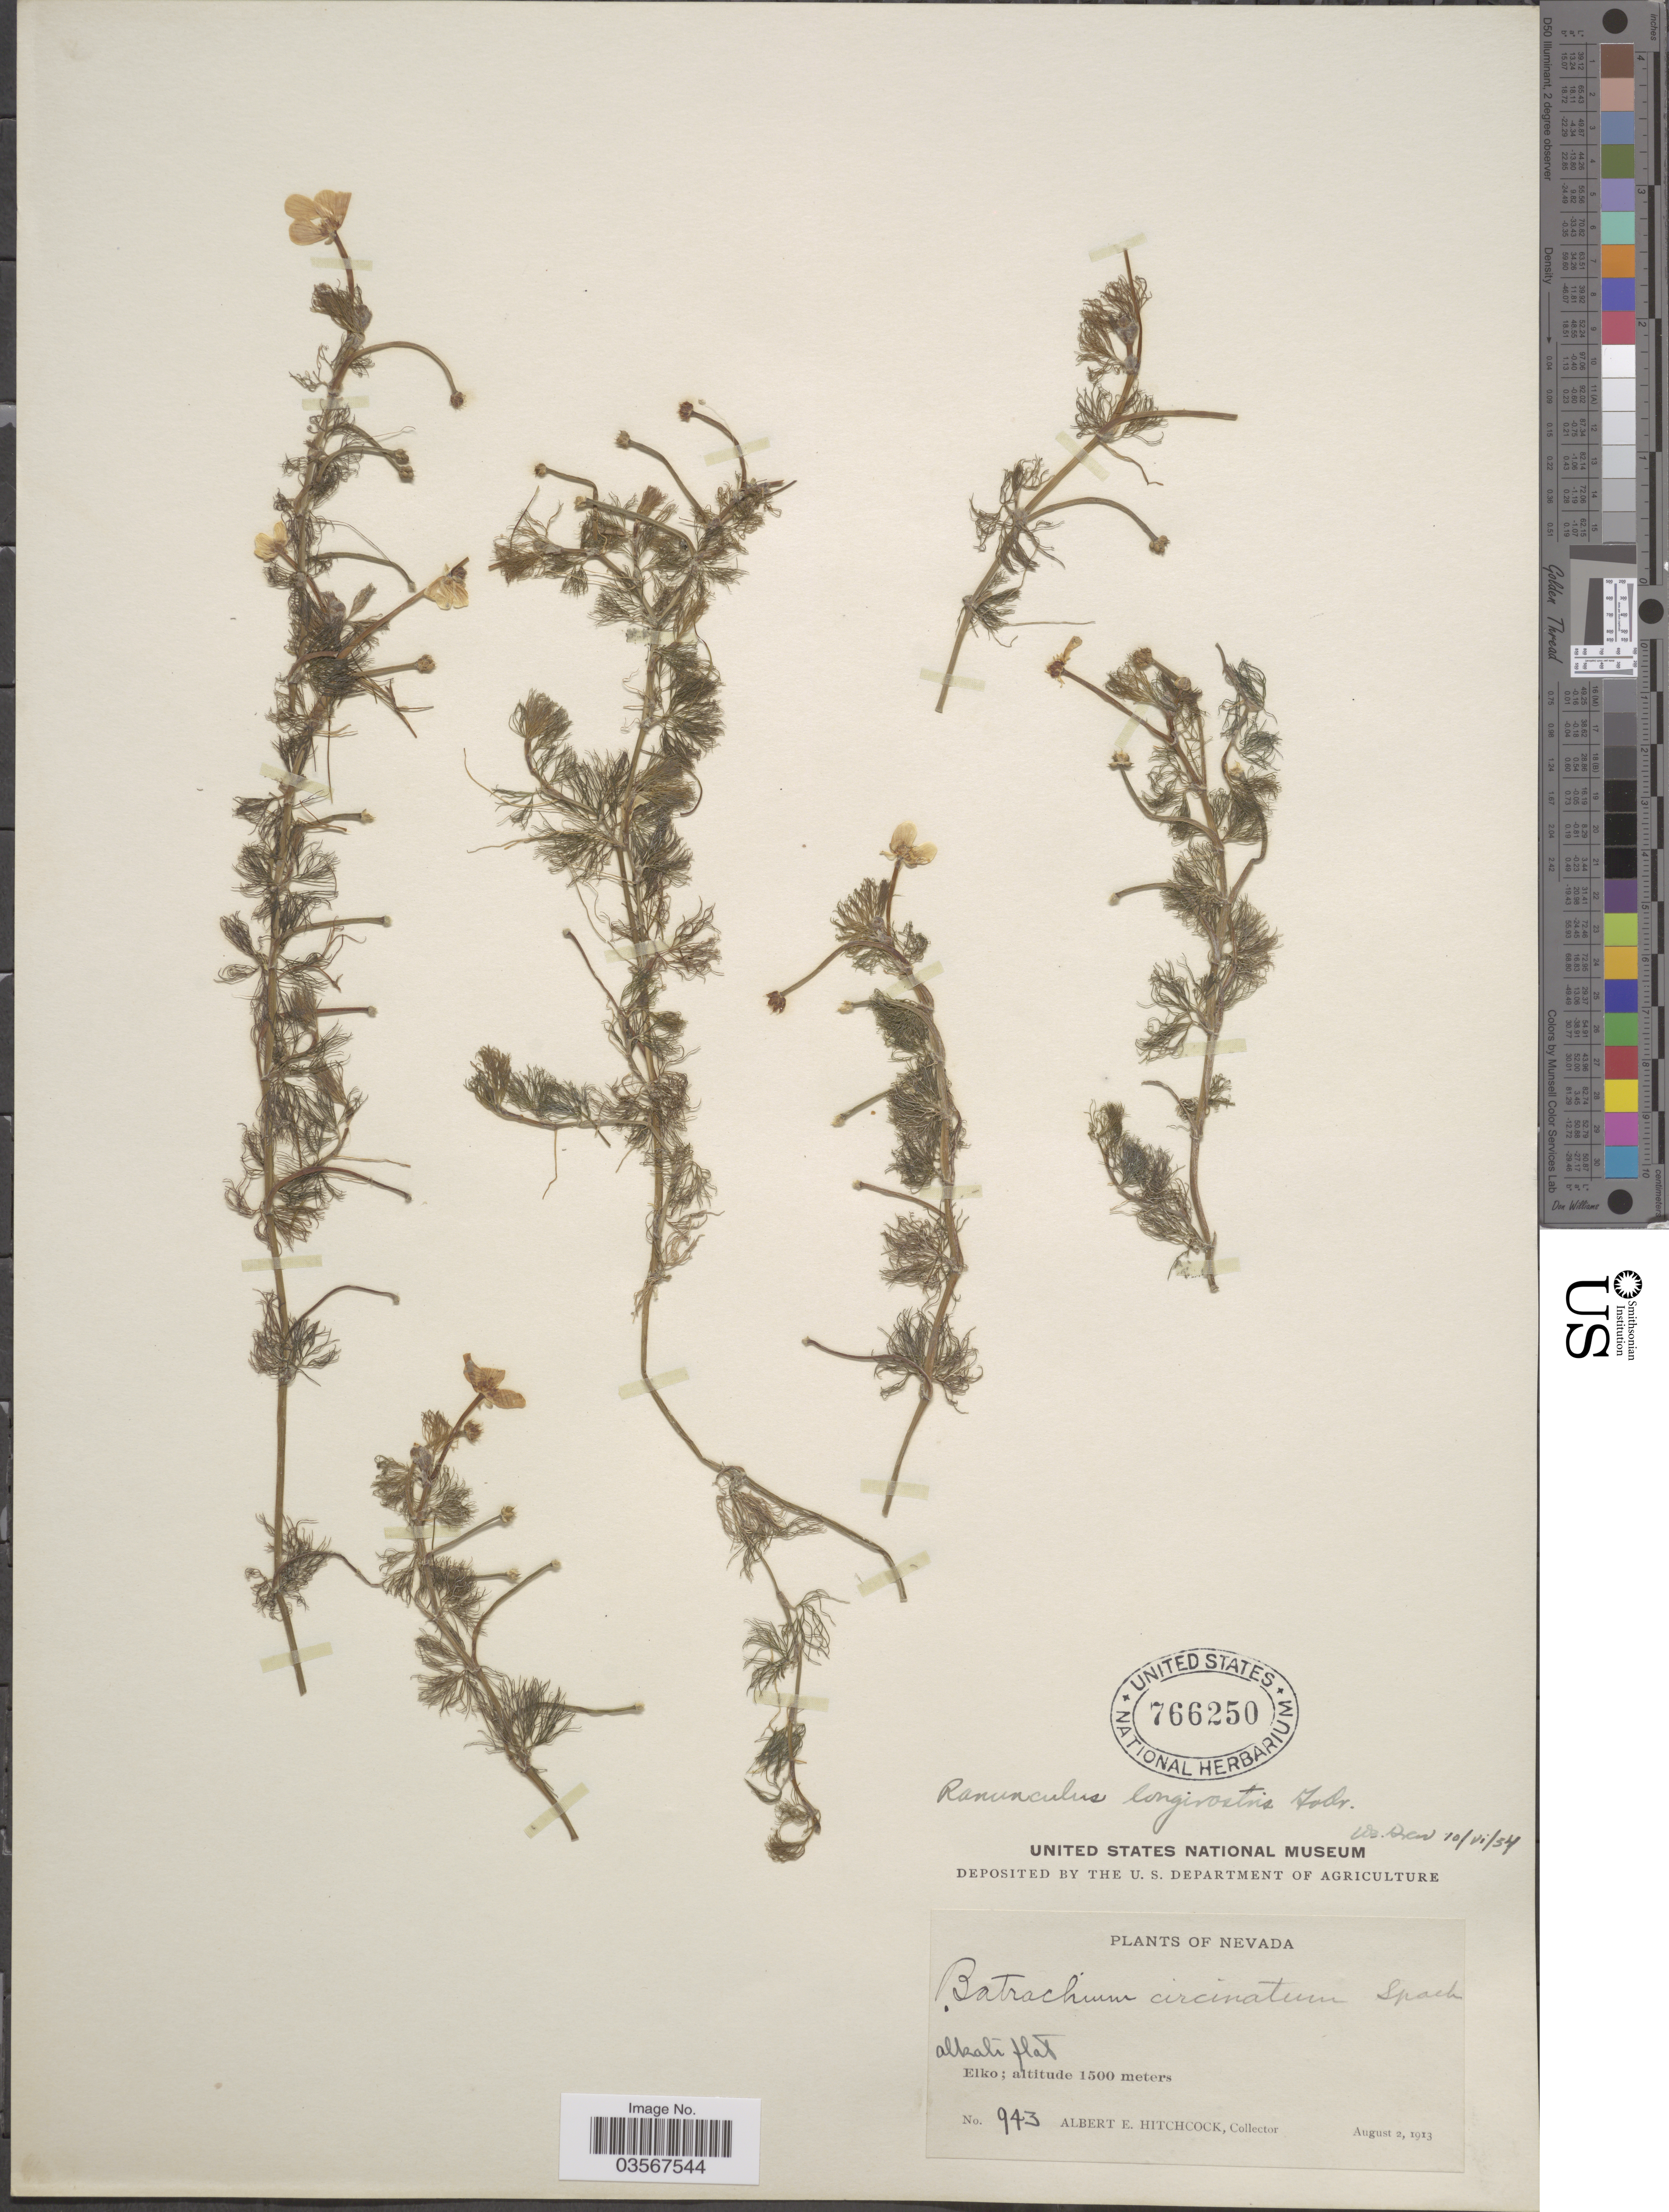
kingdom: Plantae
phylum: Tracheophyta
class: Magnoliopsida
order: Ranunculales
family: Ranunculaceae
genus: Ranunculus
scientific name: Ranunculus longirostris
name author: Godr.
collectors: A. Hitchcock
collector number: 943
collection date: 1913-08-02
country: United States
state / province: Nevada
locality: Elko.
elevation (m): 1500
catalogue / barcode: US 766250